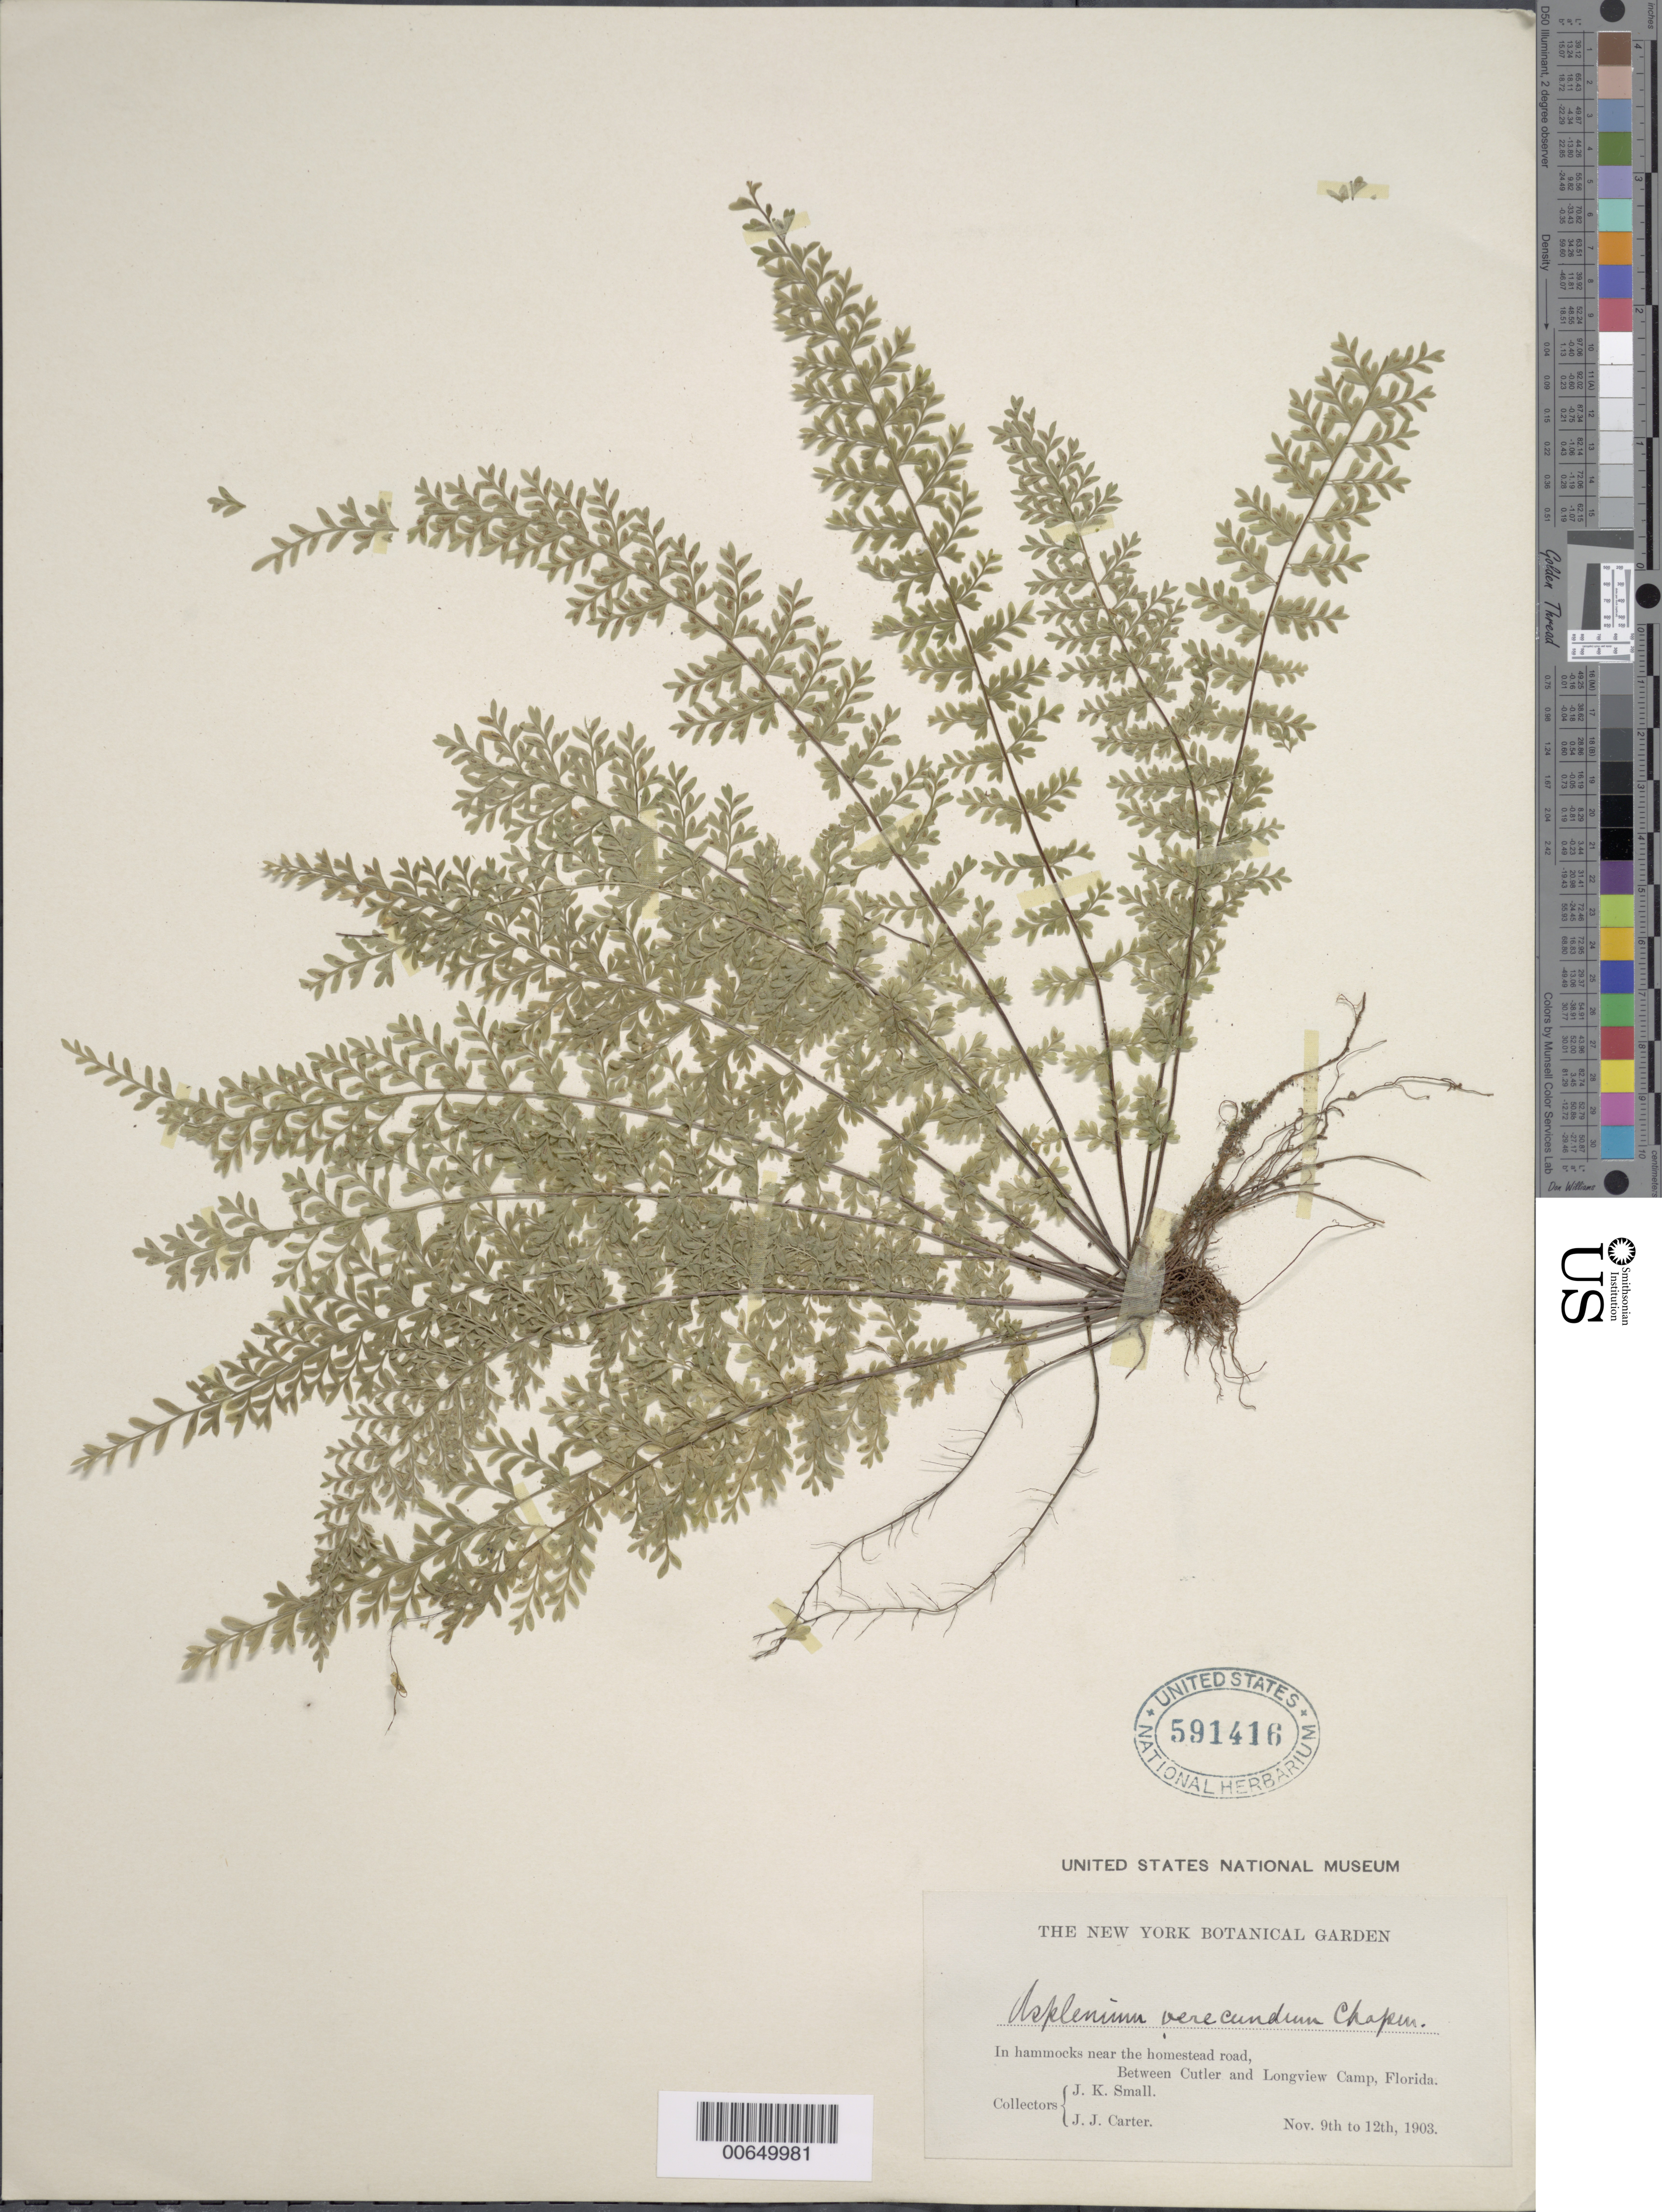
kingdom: Plantae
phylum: Tracheophyta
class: Polypodiopsida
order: Polypodiales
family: Aspleniaceae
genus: Asplenium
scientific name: Asplenium verecundum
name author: Chapm.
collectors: J. K. Small & J. J. Carter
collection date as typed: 09 Nov 1903 to 12 Nov 1903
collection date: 1903-11-09/1903-11-12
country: United States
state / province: Florida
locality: Near the Homestead Road between Cutler and Longview Camp.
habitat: In hammocks.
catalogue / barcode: US 591416